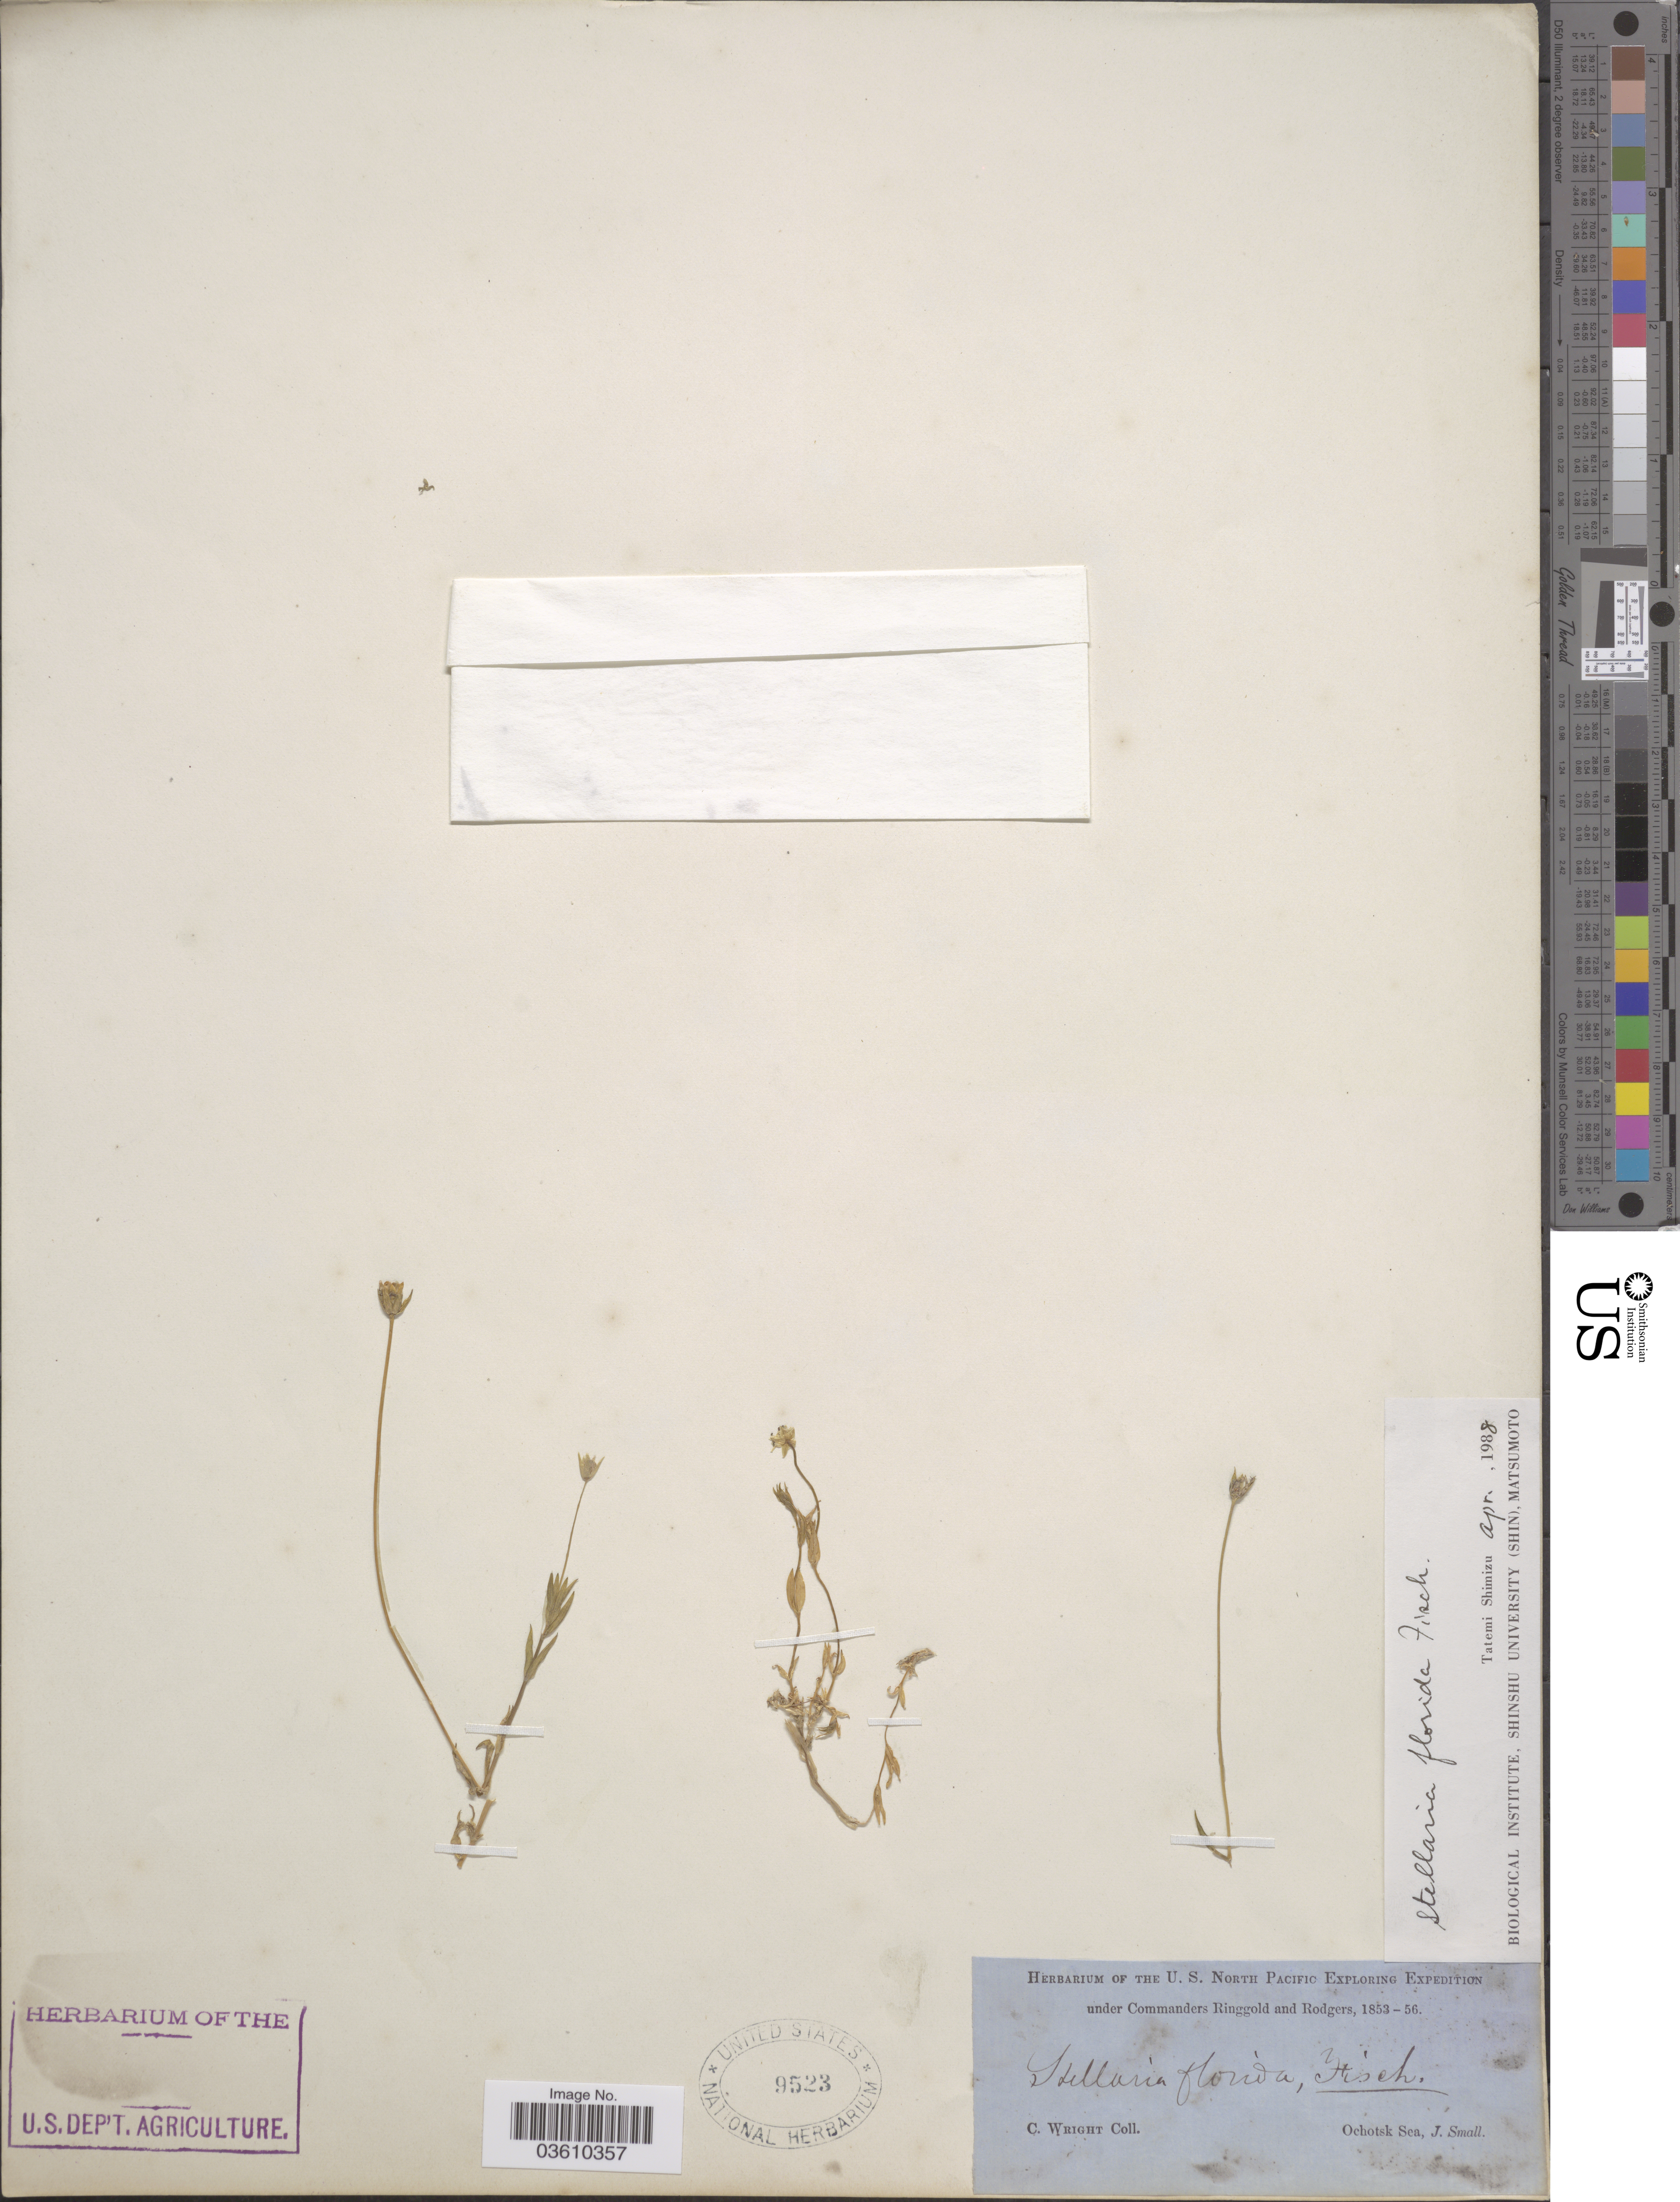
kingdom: Plantae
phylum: Tracheophyta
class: Magnoliopsida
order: Caryophyllales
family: Caryophyllaceae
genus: Stellaria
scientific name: Stellaria florida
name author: Fisch.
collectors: C. Wright & J. Small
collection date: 1853/1856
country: Japan / Russian Federation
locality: Ochotsk Sea.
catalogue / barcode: US 9523